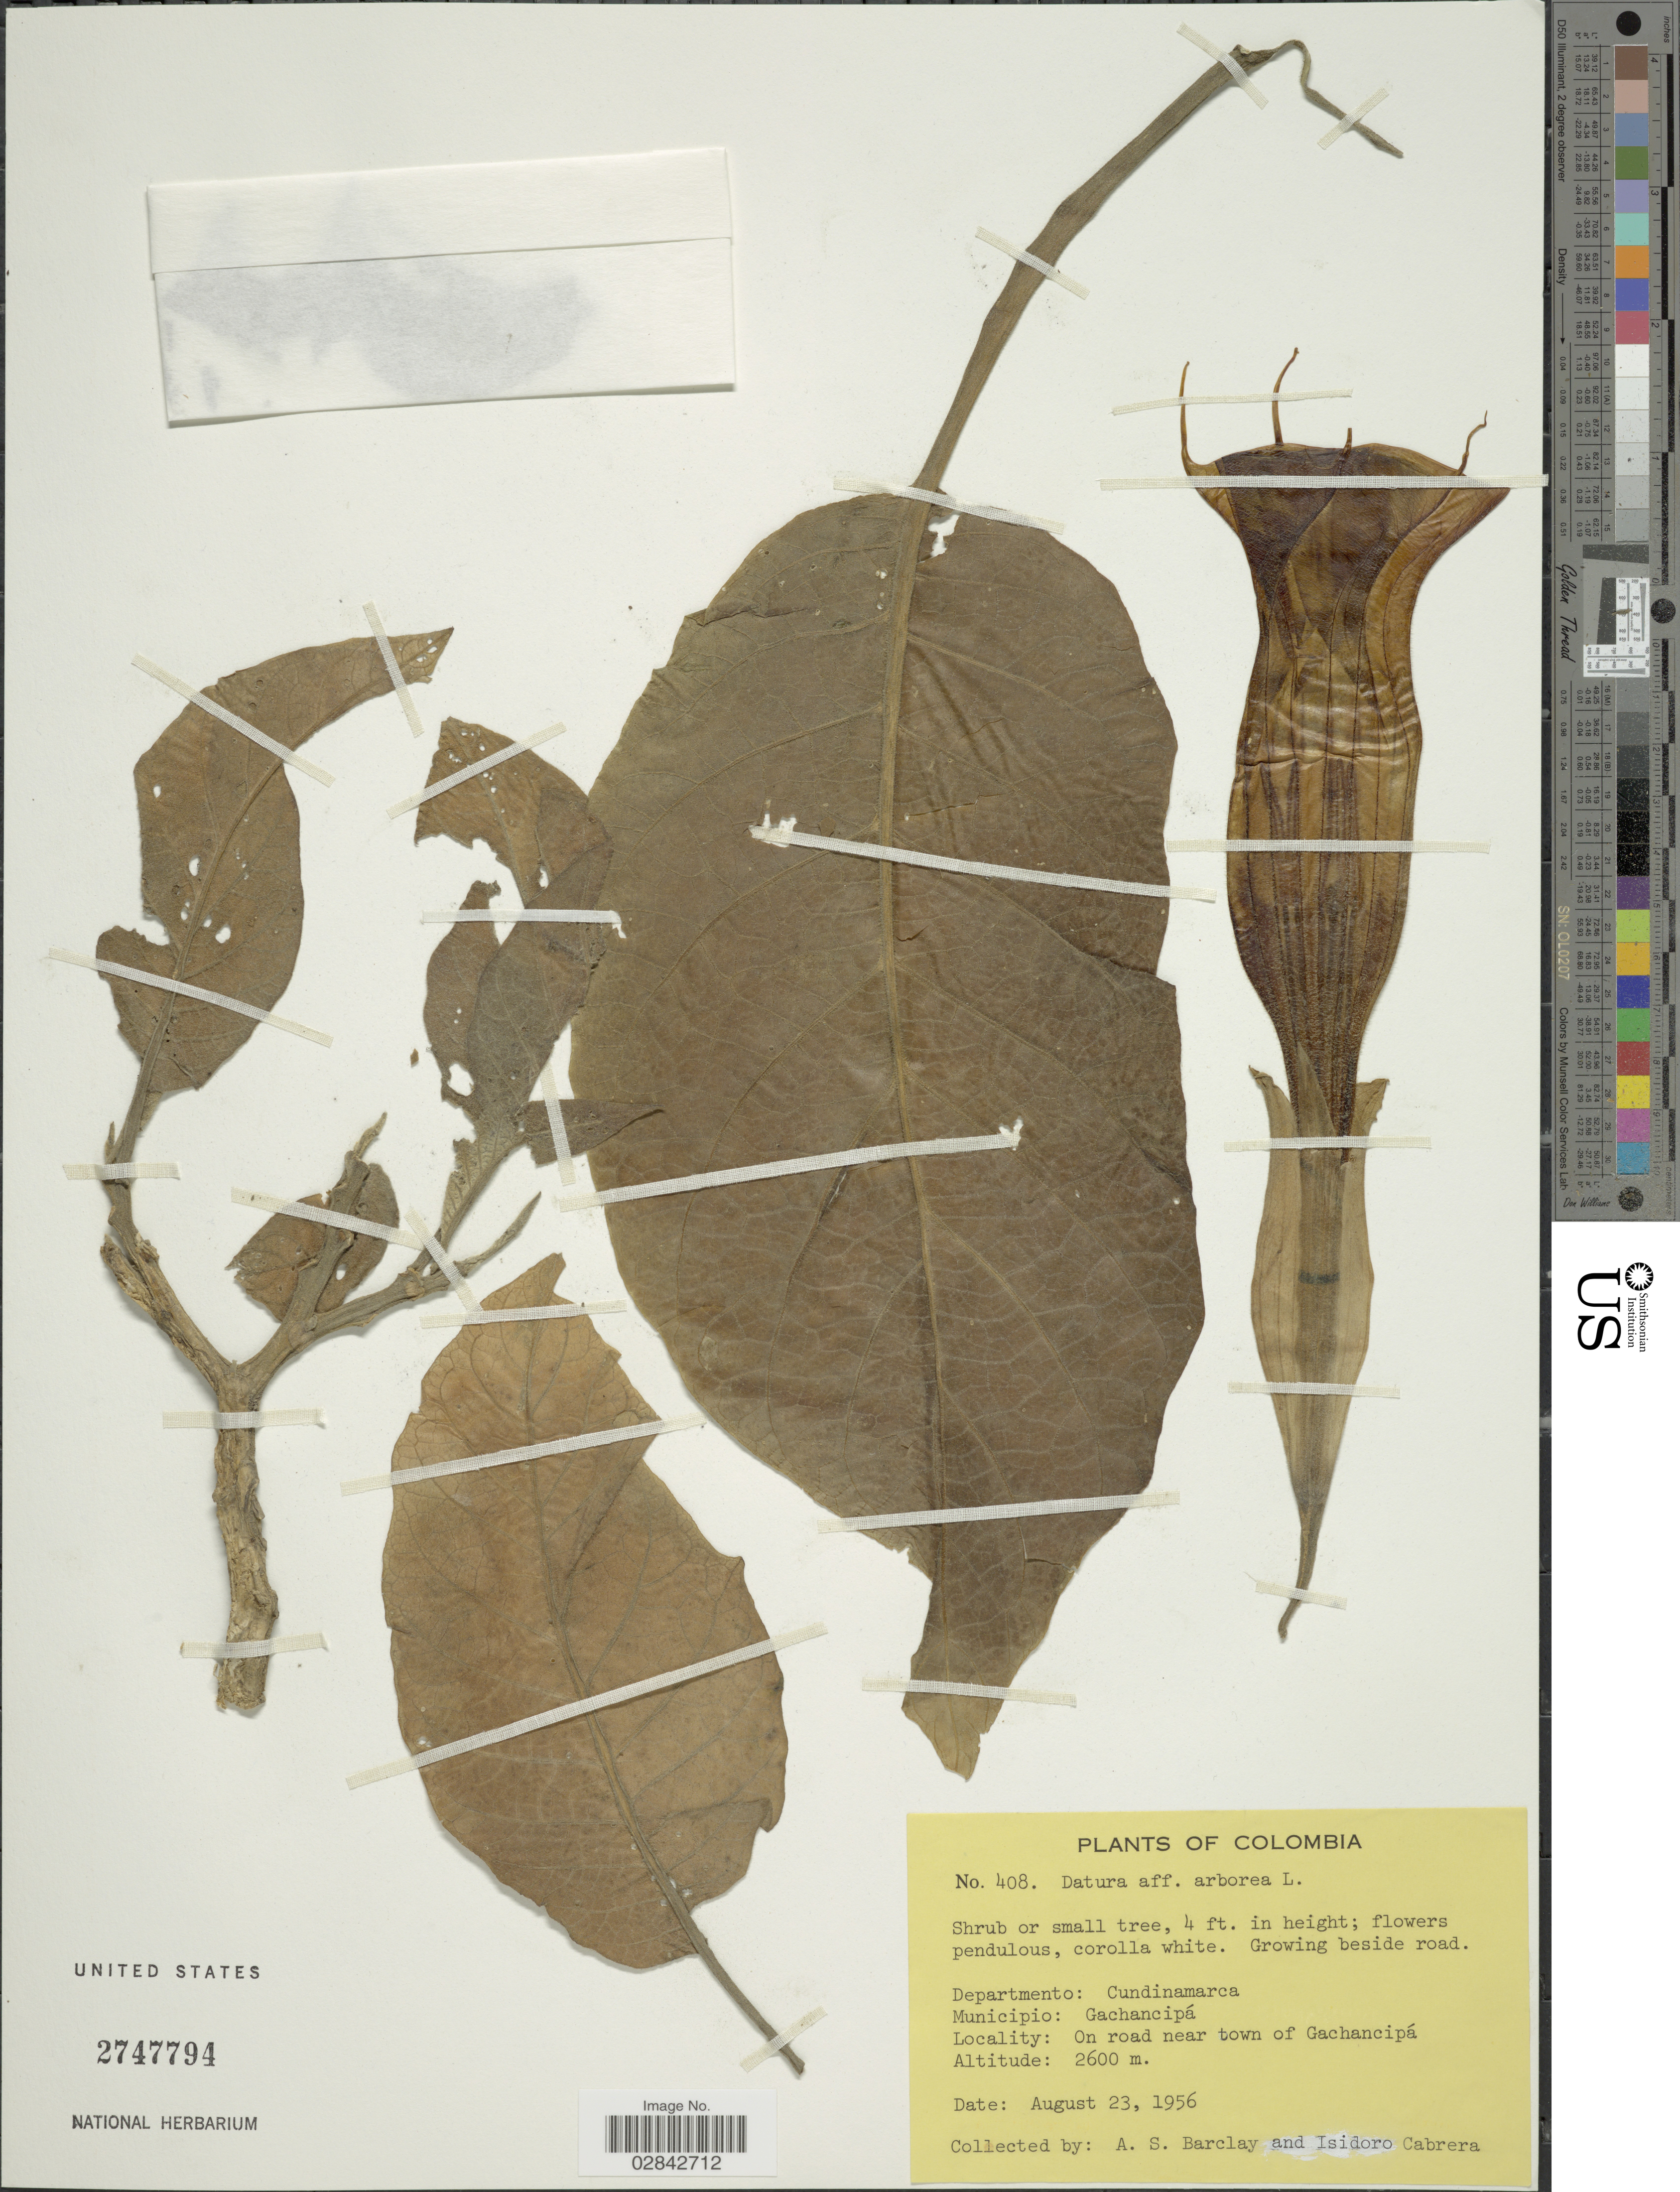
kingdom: Plantae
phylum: Tracheophyta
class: Magnoliopsida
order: Solanales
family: Solanaceae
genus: Brugmansia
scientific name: Brugmansia arborea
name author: (L.) Lagerh.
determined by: (US) Smithsonian Institution - National Museum of Natural History - Department of Botany (UNITED STATES)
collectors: A. S. Barclay & I. Cabrera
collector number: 408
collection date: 1956-08-23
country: Colombia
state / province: Cundinamarca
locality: Departmento: Cundinamarca. Municipio: Gachancipá. Along road near town of of Gachancipá.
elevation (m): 2600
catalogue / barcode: US 2747794